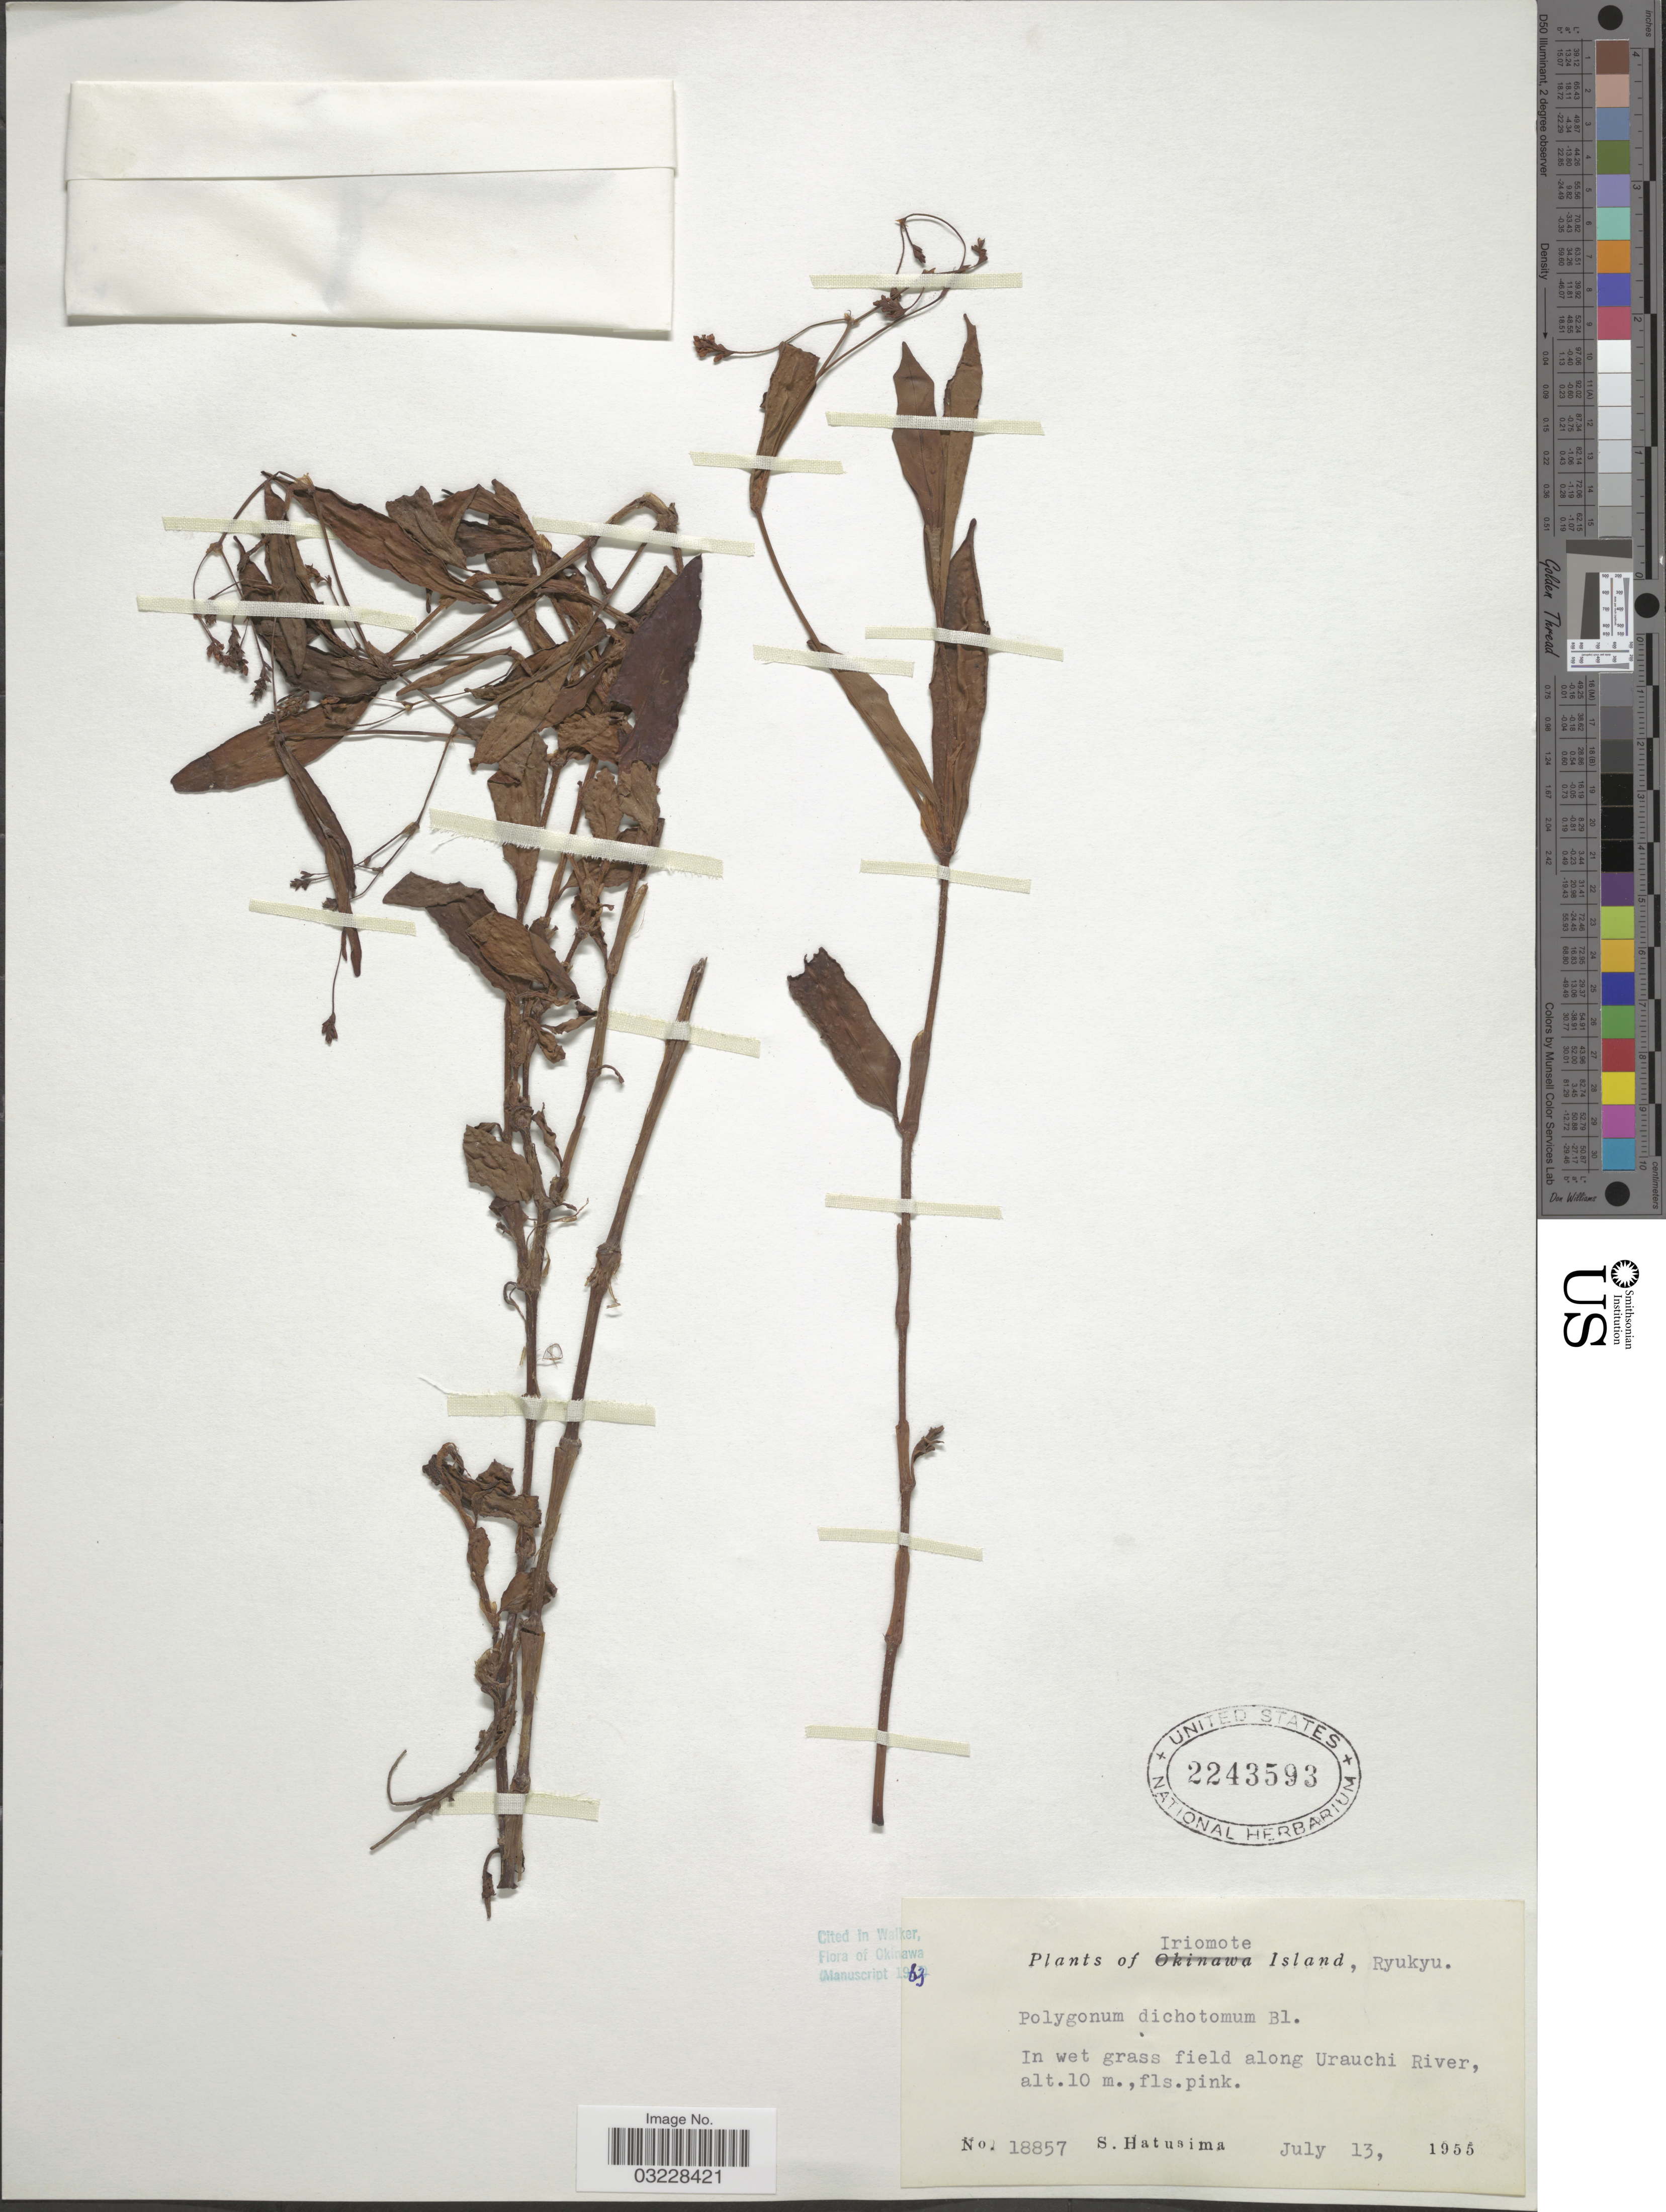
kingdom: Plantae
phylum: Tracheophyta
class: Magnoliopsida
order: Caryophyllales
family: Polygonaceae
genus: Polygonum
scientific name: Polygonum dichotomum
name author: Blume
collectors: S. Hatusima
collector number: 18857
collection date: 1955-07-13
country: Japan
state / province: Okinawa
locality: Iriomote Island, Ryukyu. In wet grass field along Urauchi River.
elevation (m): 10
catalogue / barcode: US 2243593